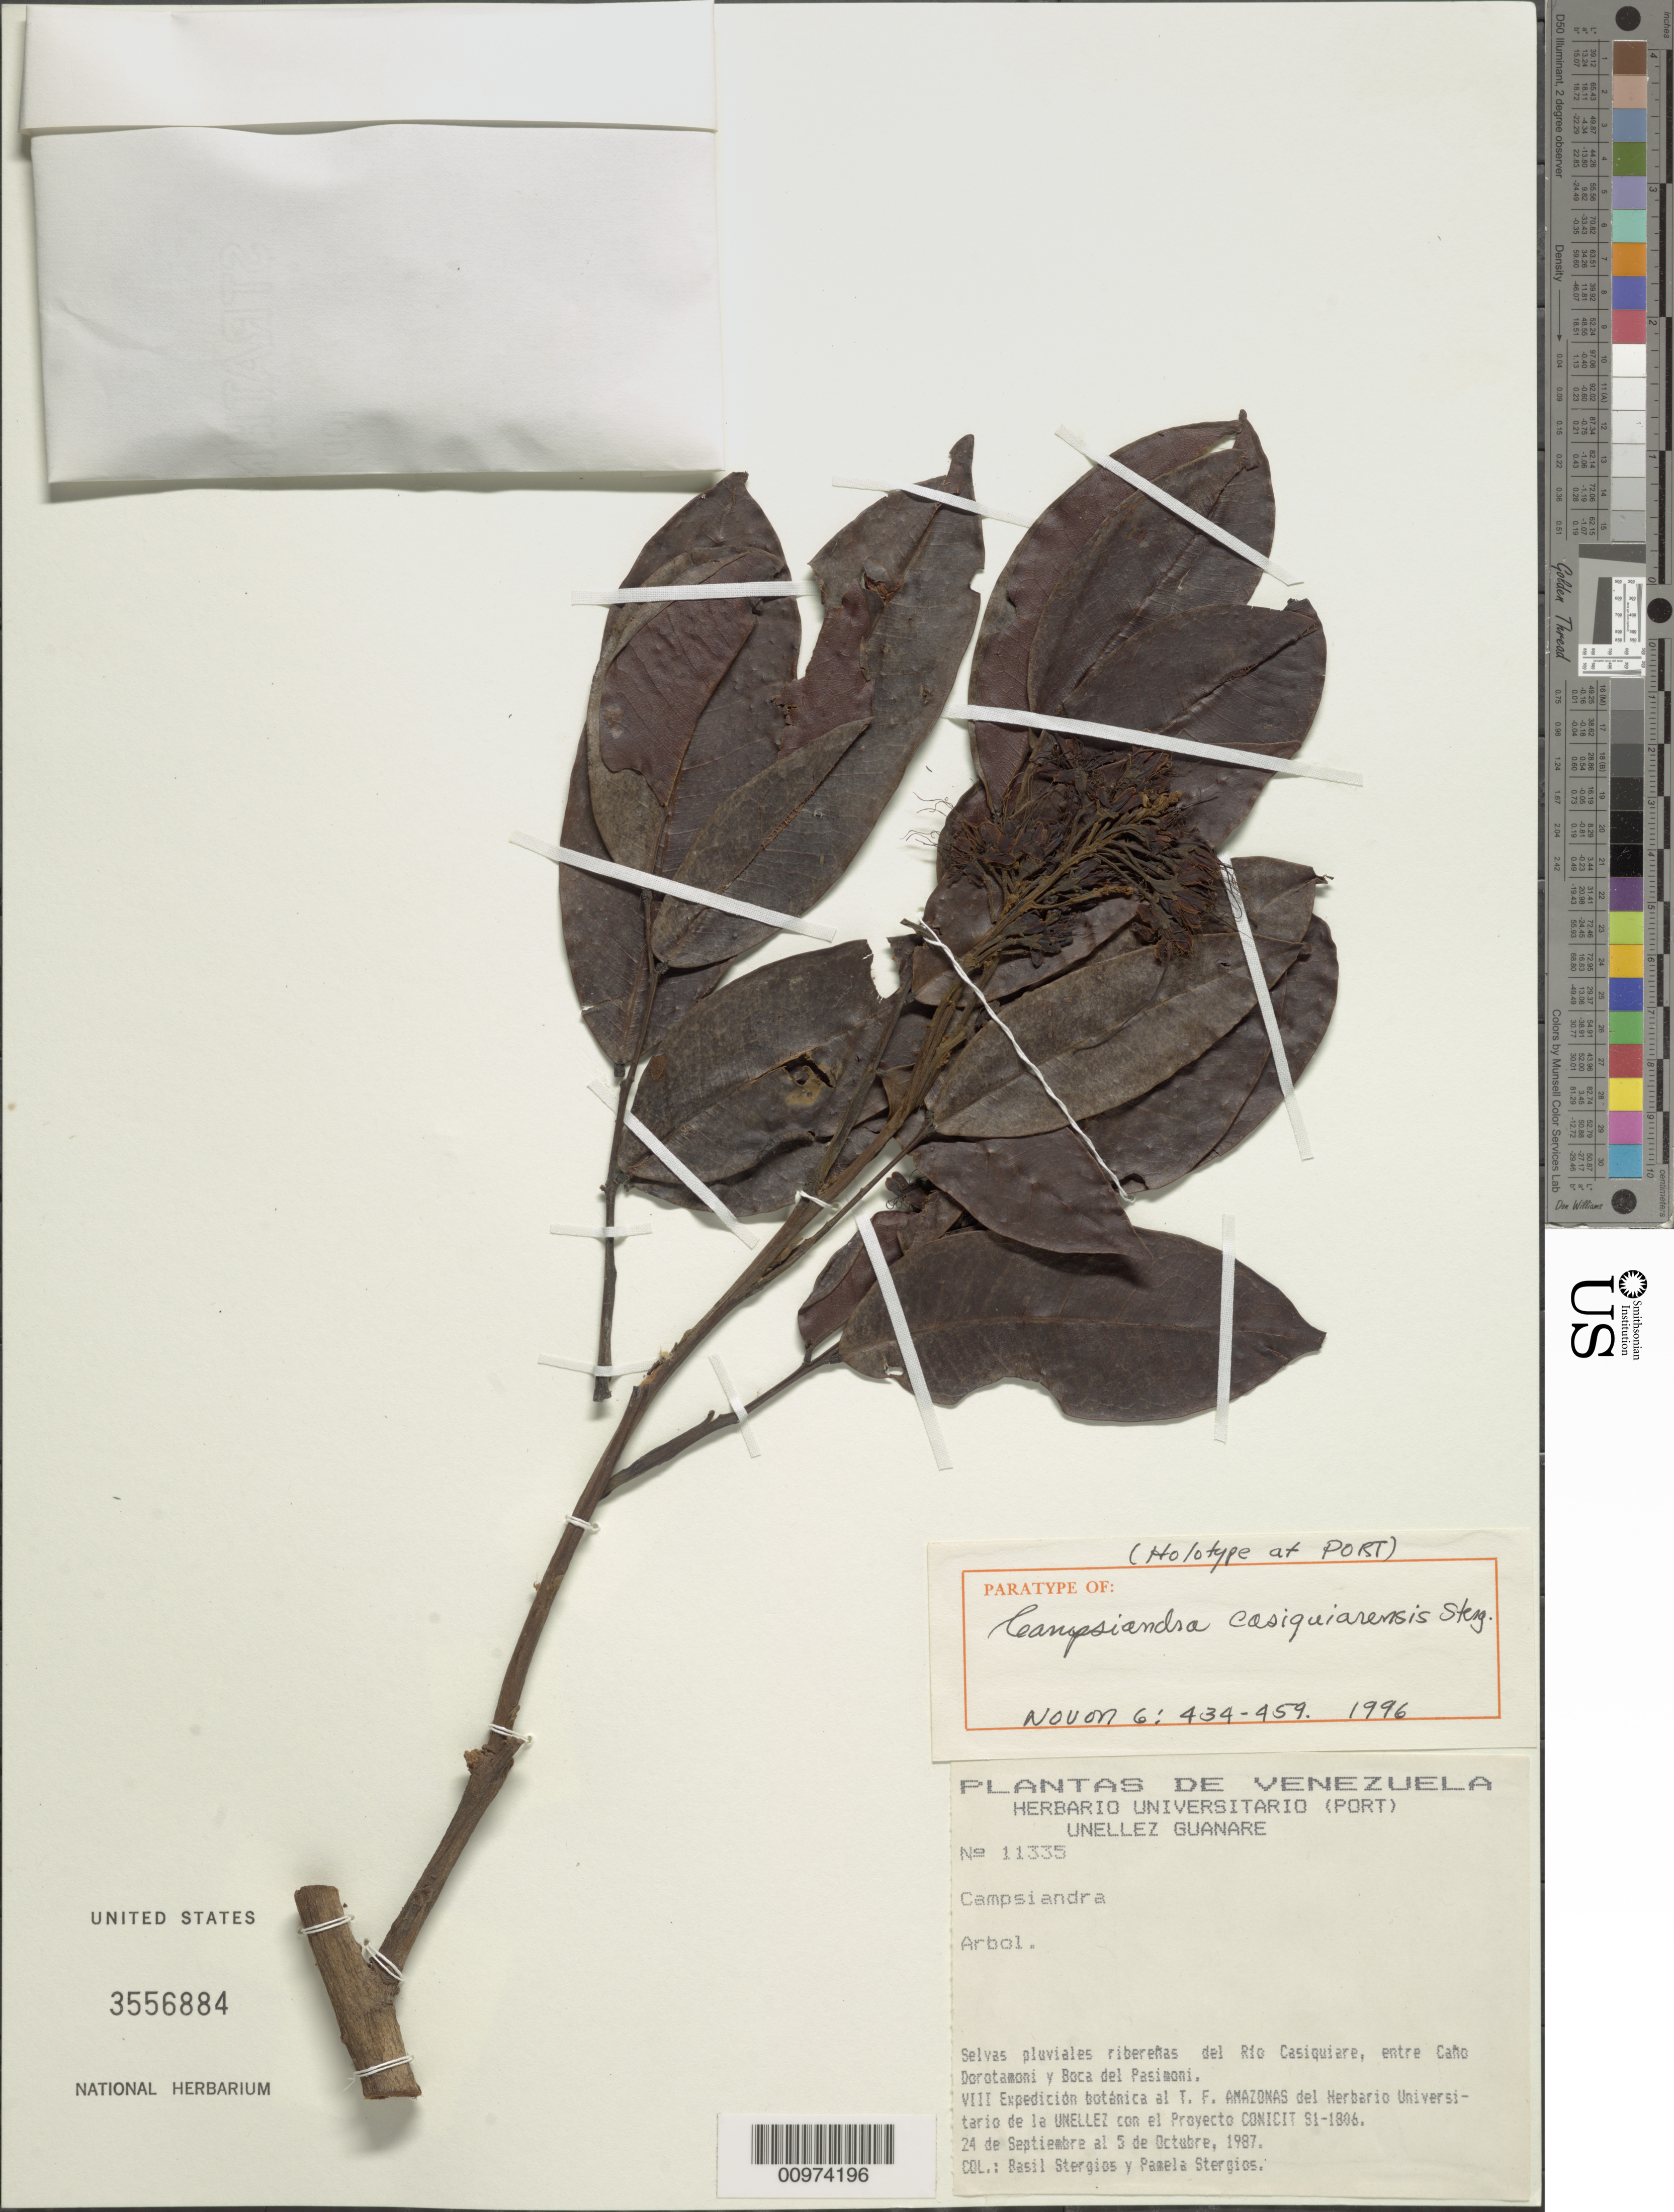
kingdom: Plantae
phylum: Tracheophyta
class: Magnoliopsida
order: Fabales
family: Fabaceae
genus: Campsiandra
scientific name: Campsiandra casiquiarensis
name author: Stergios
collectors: B. G. Stergios & P. Stergios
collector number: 11335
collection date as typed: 24-Sep-87 to 5-Oct-87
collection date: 1987-09-24/1987-10-05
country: Venezuela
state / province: Amazonas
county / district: Río Negro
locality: Rio Casiquiare, entre Caño Dorotamoni y boca del Pasimoni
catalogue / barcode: US 3556884